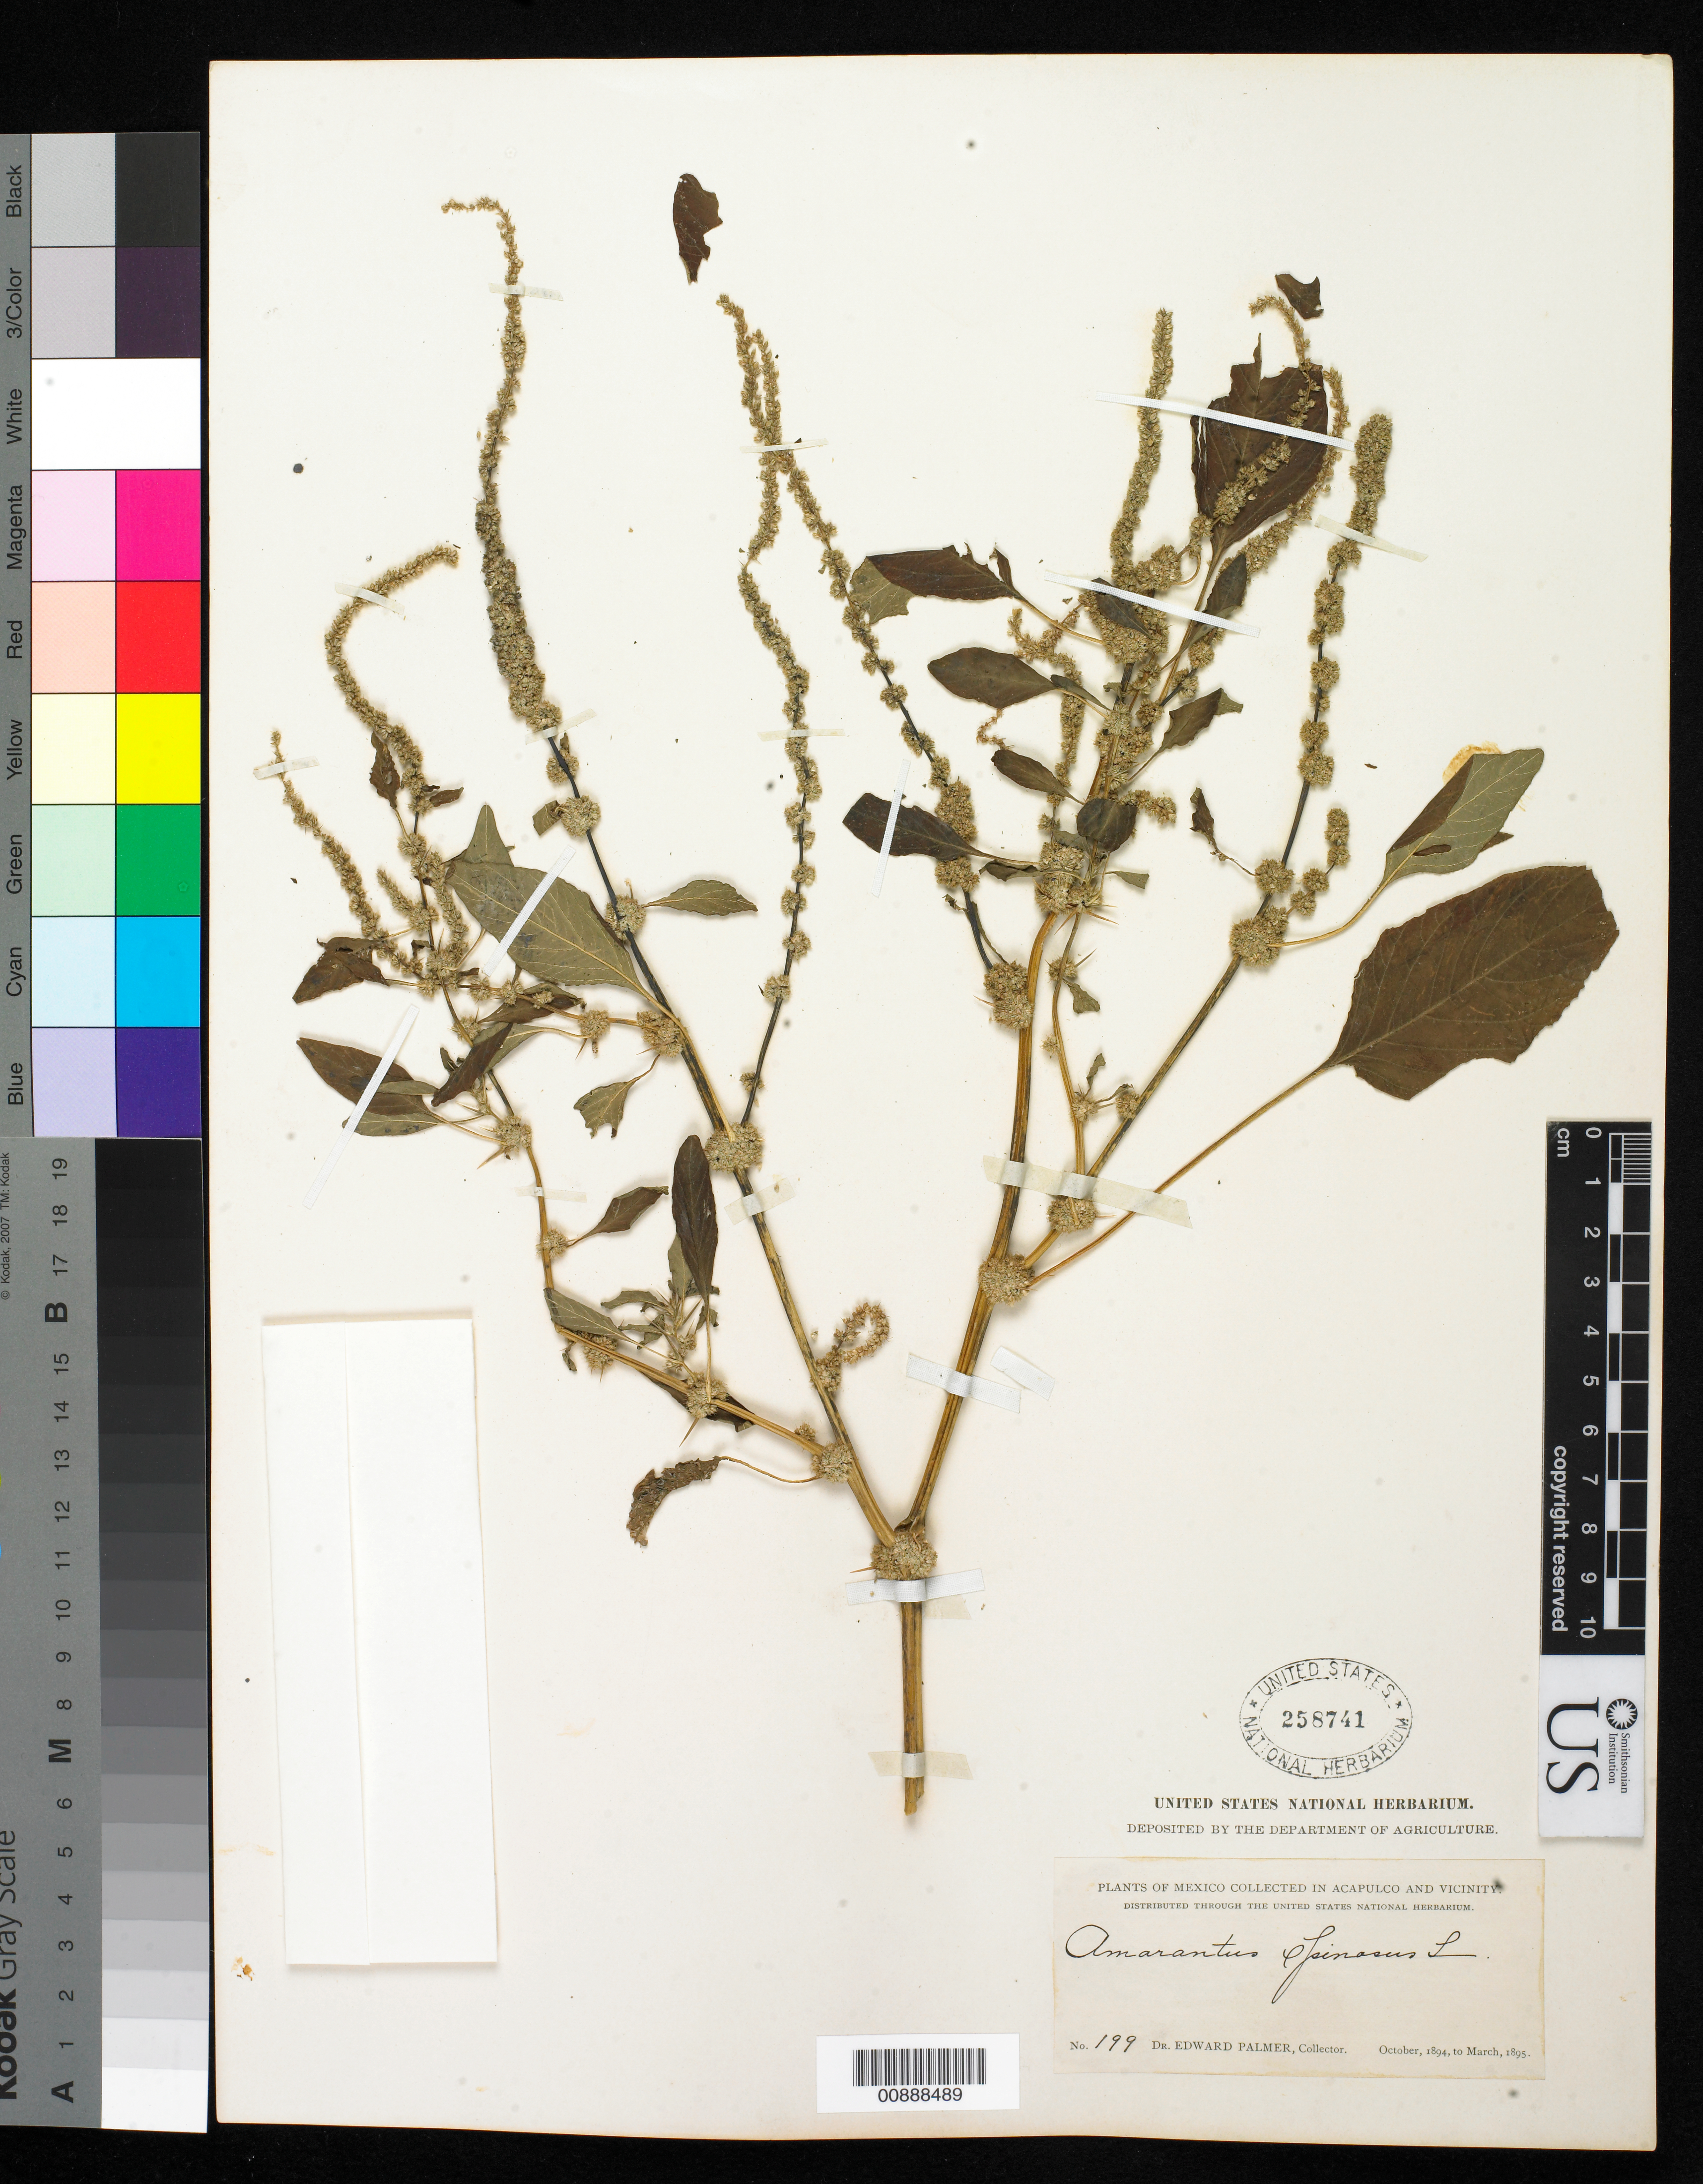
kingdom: Plantae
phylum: Tracheophyta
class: Magnoliopsida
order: Caryophyllales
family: Amaranthaceae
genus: Amaranthus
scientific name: Amaranthus spinosus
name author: L.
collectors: E. Palmer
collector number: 199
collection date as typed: Oct 1894 to -- Mar 1895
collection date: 1894-10/1895-03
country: Mexico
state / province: Guerrero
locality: Acapulco, Guerrero and vicinity.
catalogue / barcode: US 258741